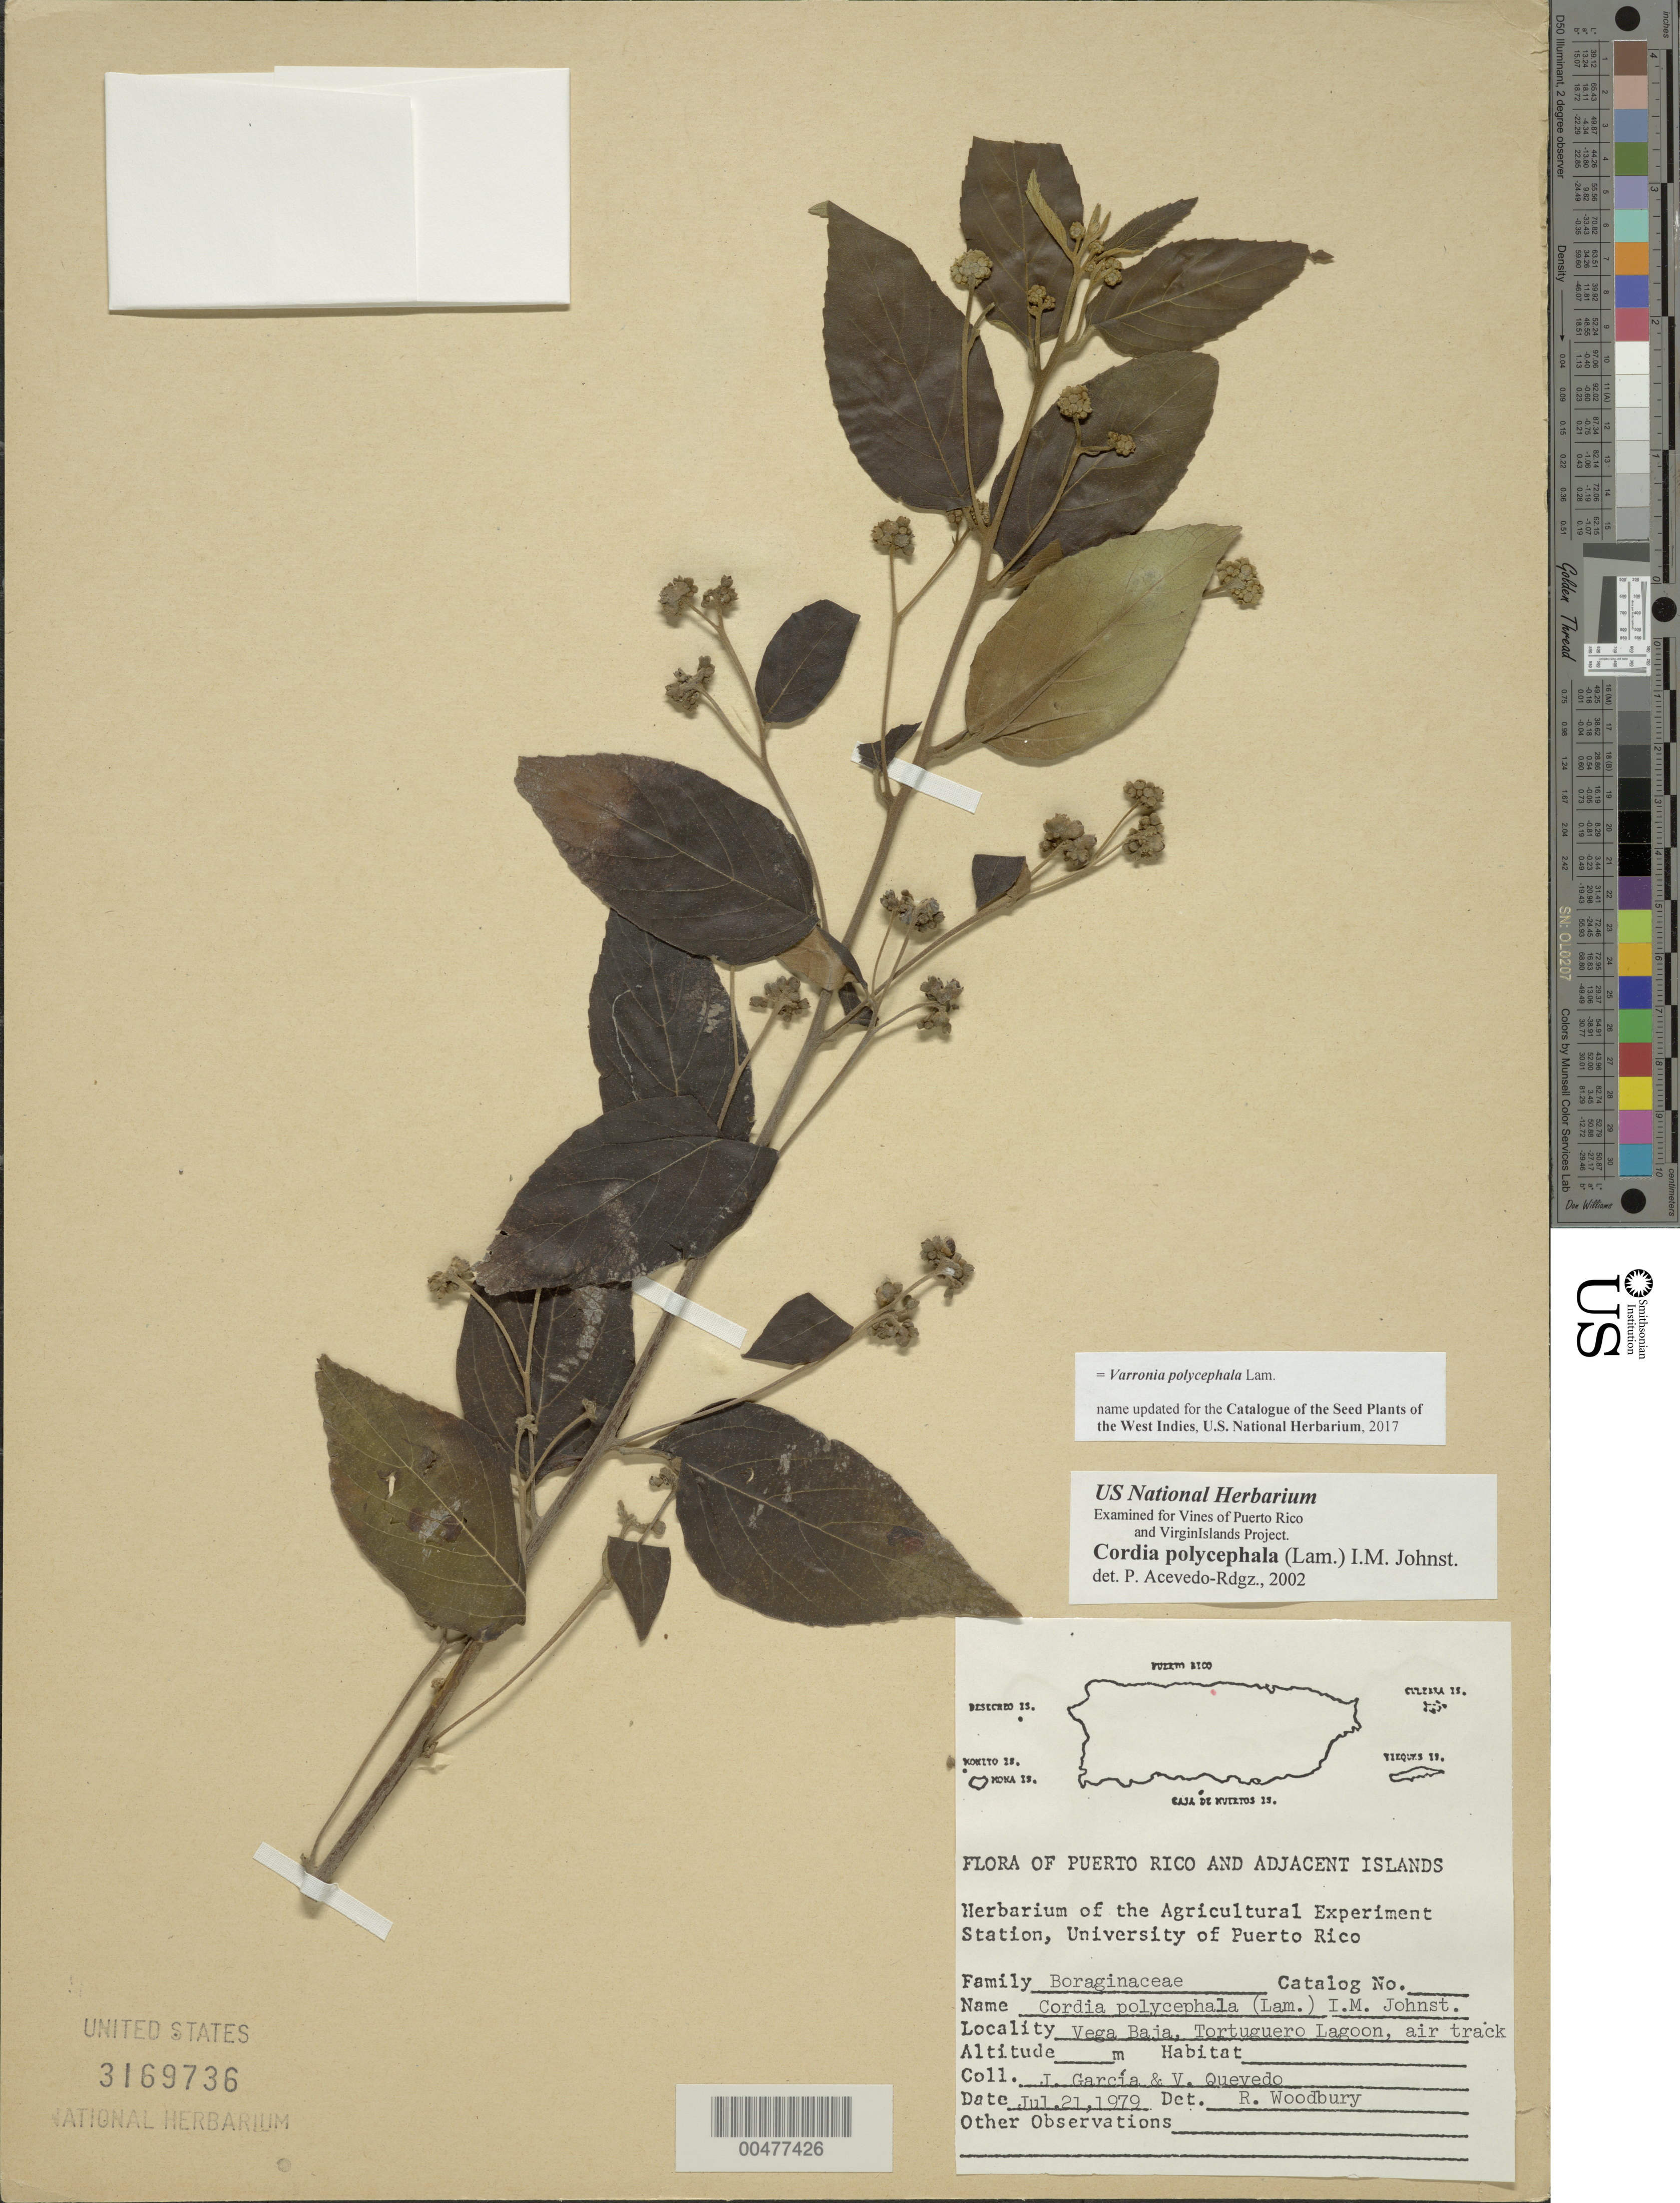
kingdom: Plantae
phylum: Tracheophyta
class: Magnoliopsida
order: Boraginales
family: Cordiaceae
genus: Varronia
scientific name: Varronia polycephala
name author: Lam.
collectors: J. Garcia & V. Quevedo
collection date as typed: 21 Jul 1979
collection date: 1979-07-21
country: Puerto Rico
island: Greater Antilles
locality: Vega Baja, Tortuguero Lagoon. Air track.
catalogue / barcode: US 3169736